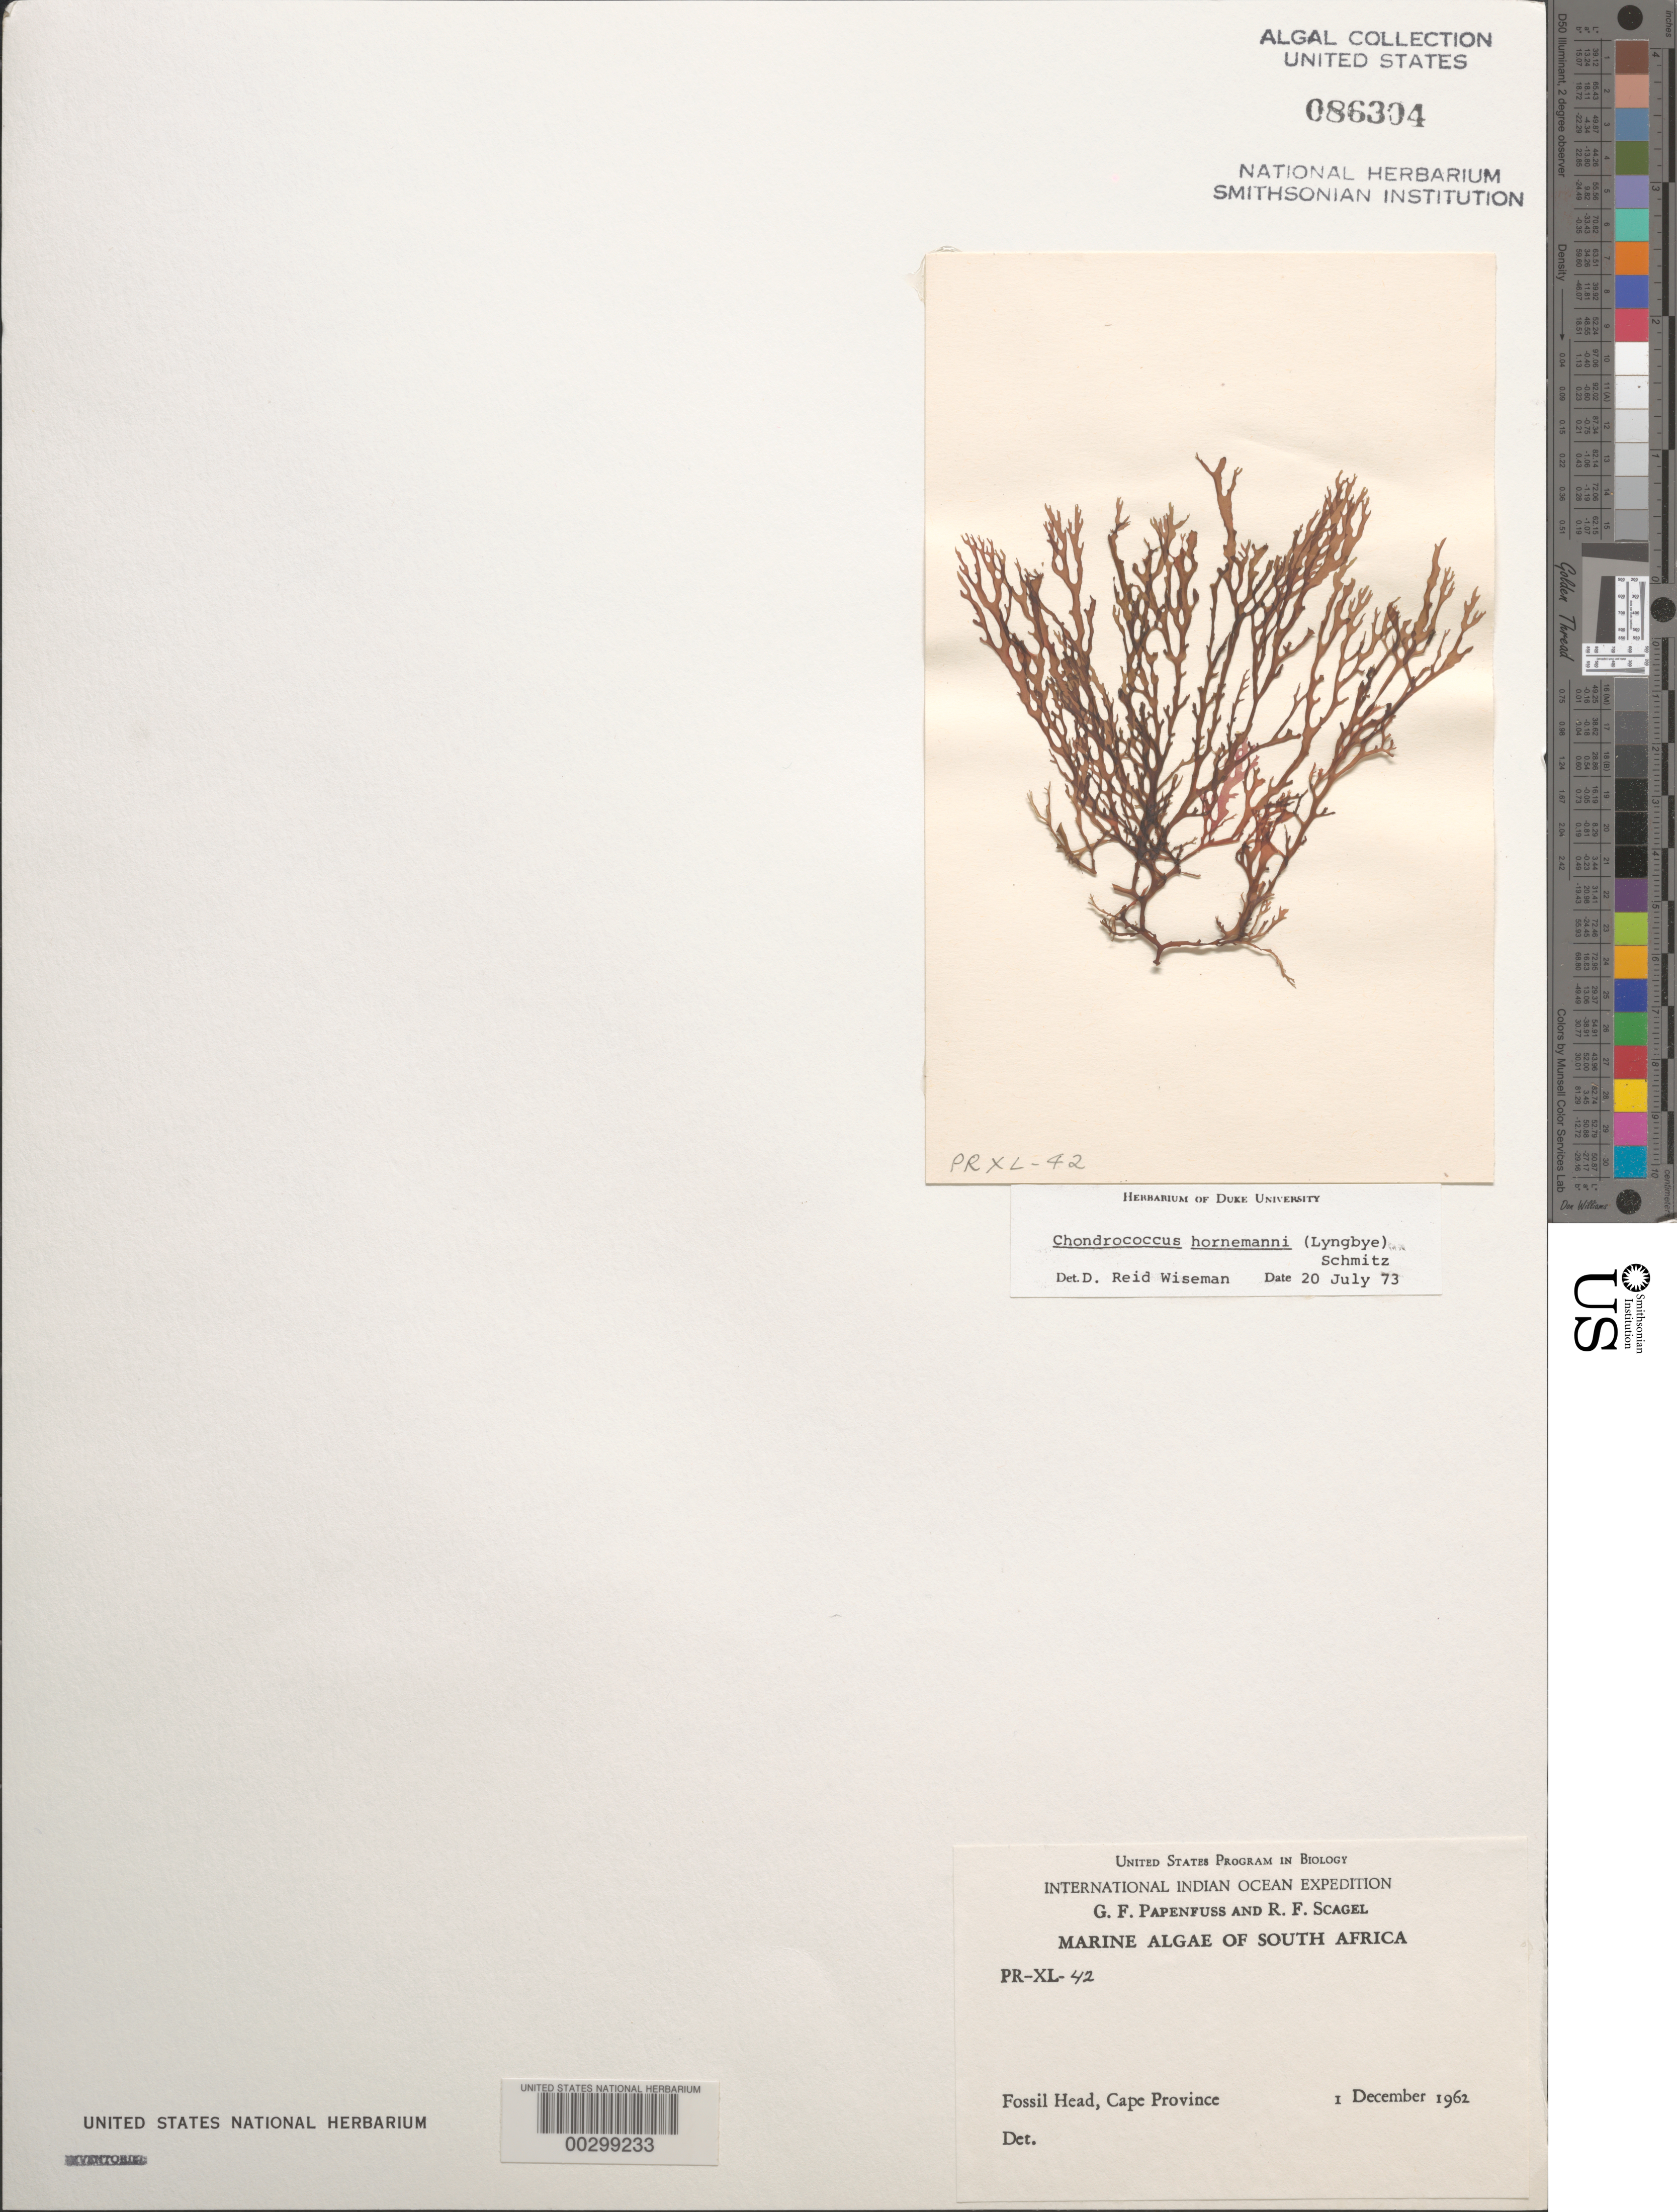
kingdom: Plantae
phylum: Rhodophyta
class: Florideophyceae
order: Gigartinales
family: Rhizophyllidaceae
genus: Portieria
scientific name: Portieria hornemannii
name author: (Lyngbye) P.C. Silva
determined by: Algae name updating Project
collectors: G. Papenfuss & R. F. Scagel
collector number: PR-XL-42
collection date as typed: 01 Dec 1962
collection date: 1962-12-01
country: South Africa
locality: Fossil Head. Cape Province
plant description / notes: International Indian Ocean Expedition, 1962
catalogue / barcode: US 86304